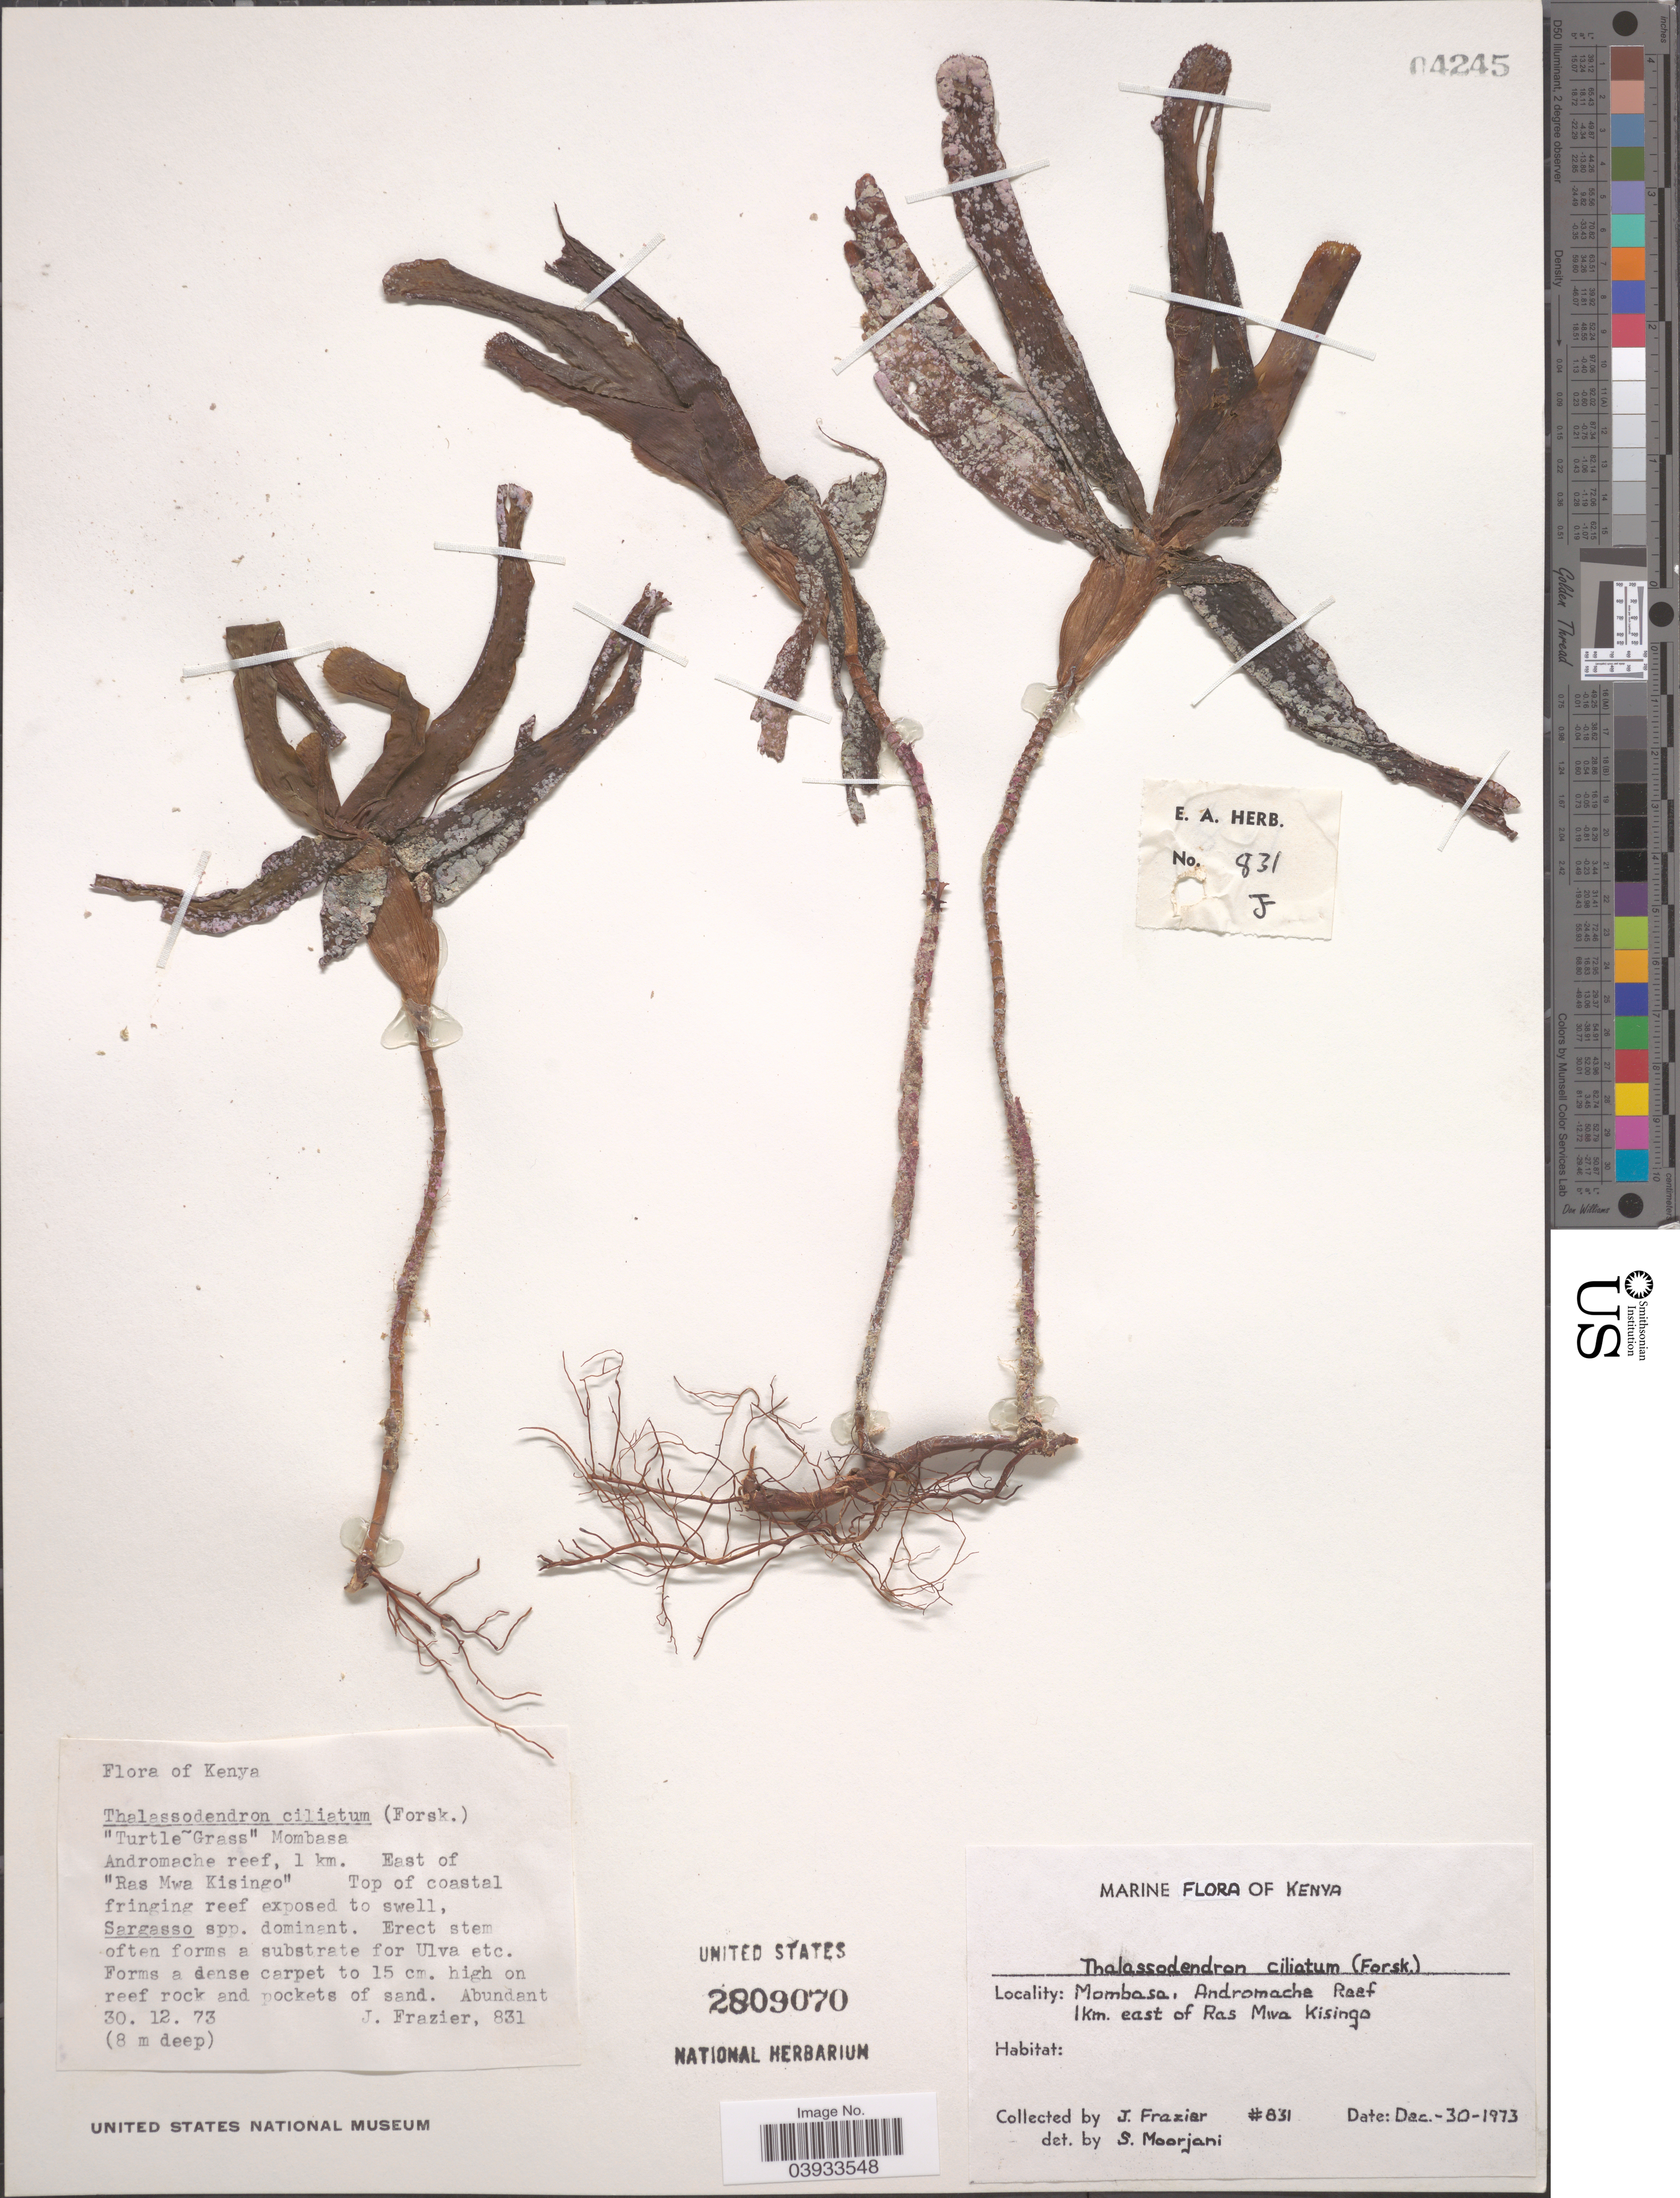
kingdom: Plantae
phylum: Tracheophyta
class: Liliopsida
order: Alismatales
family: Cymodoceaceae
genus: Thalassodendron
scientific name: Thalassodendron ciliatum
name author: (Forssk.) Hartog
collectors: J. Frazier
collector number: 831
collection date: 1973-12-30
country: Kenya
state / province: Mombasa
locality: Andromache Reef, 1 km. east of Ras Mwa Kisingo.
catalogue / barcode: US 2809070